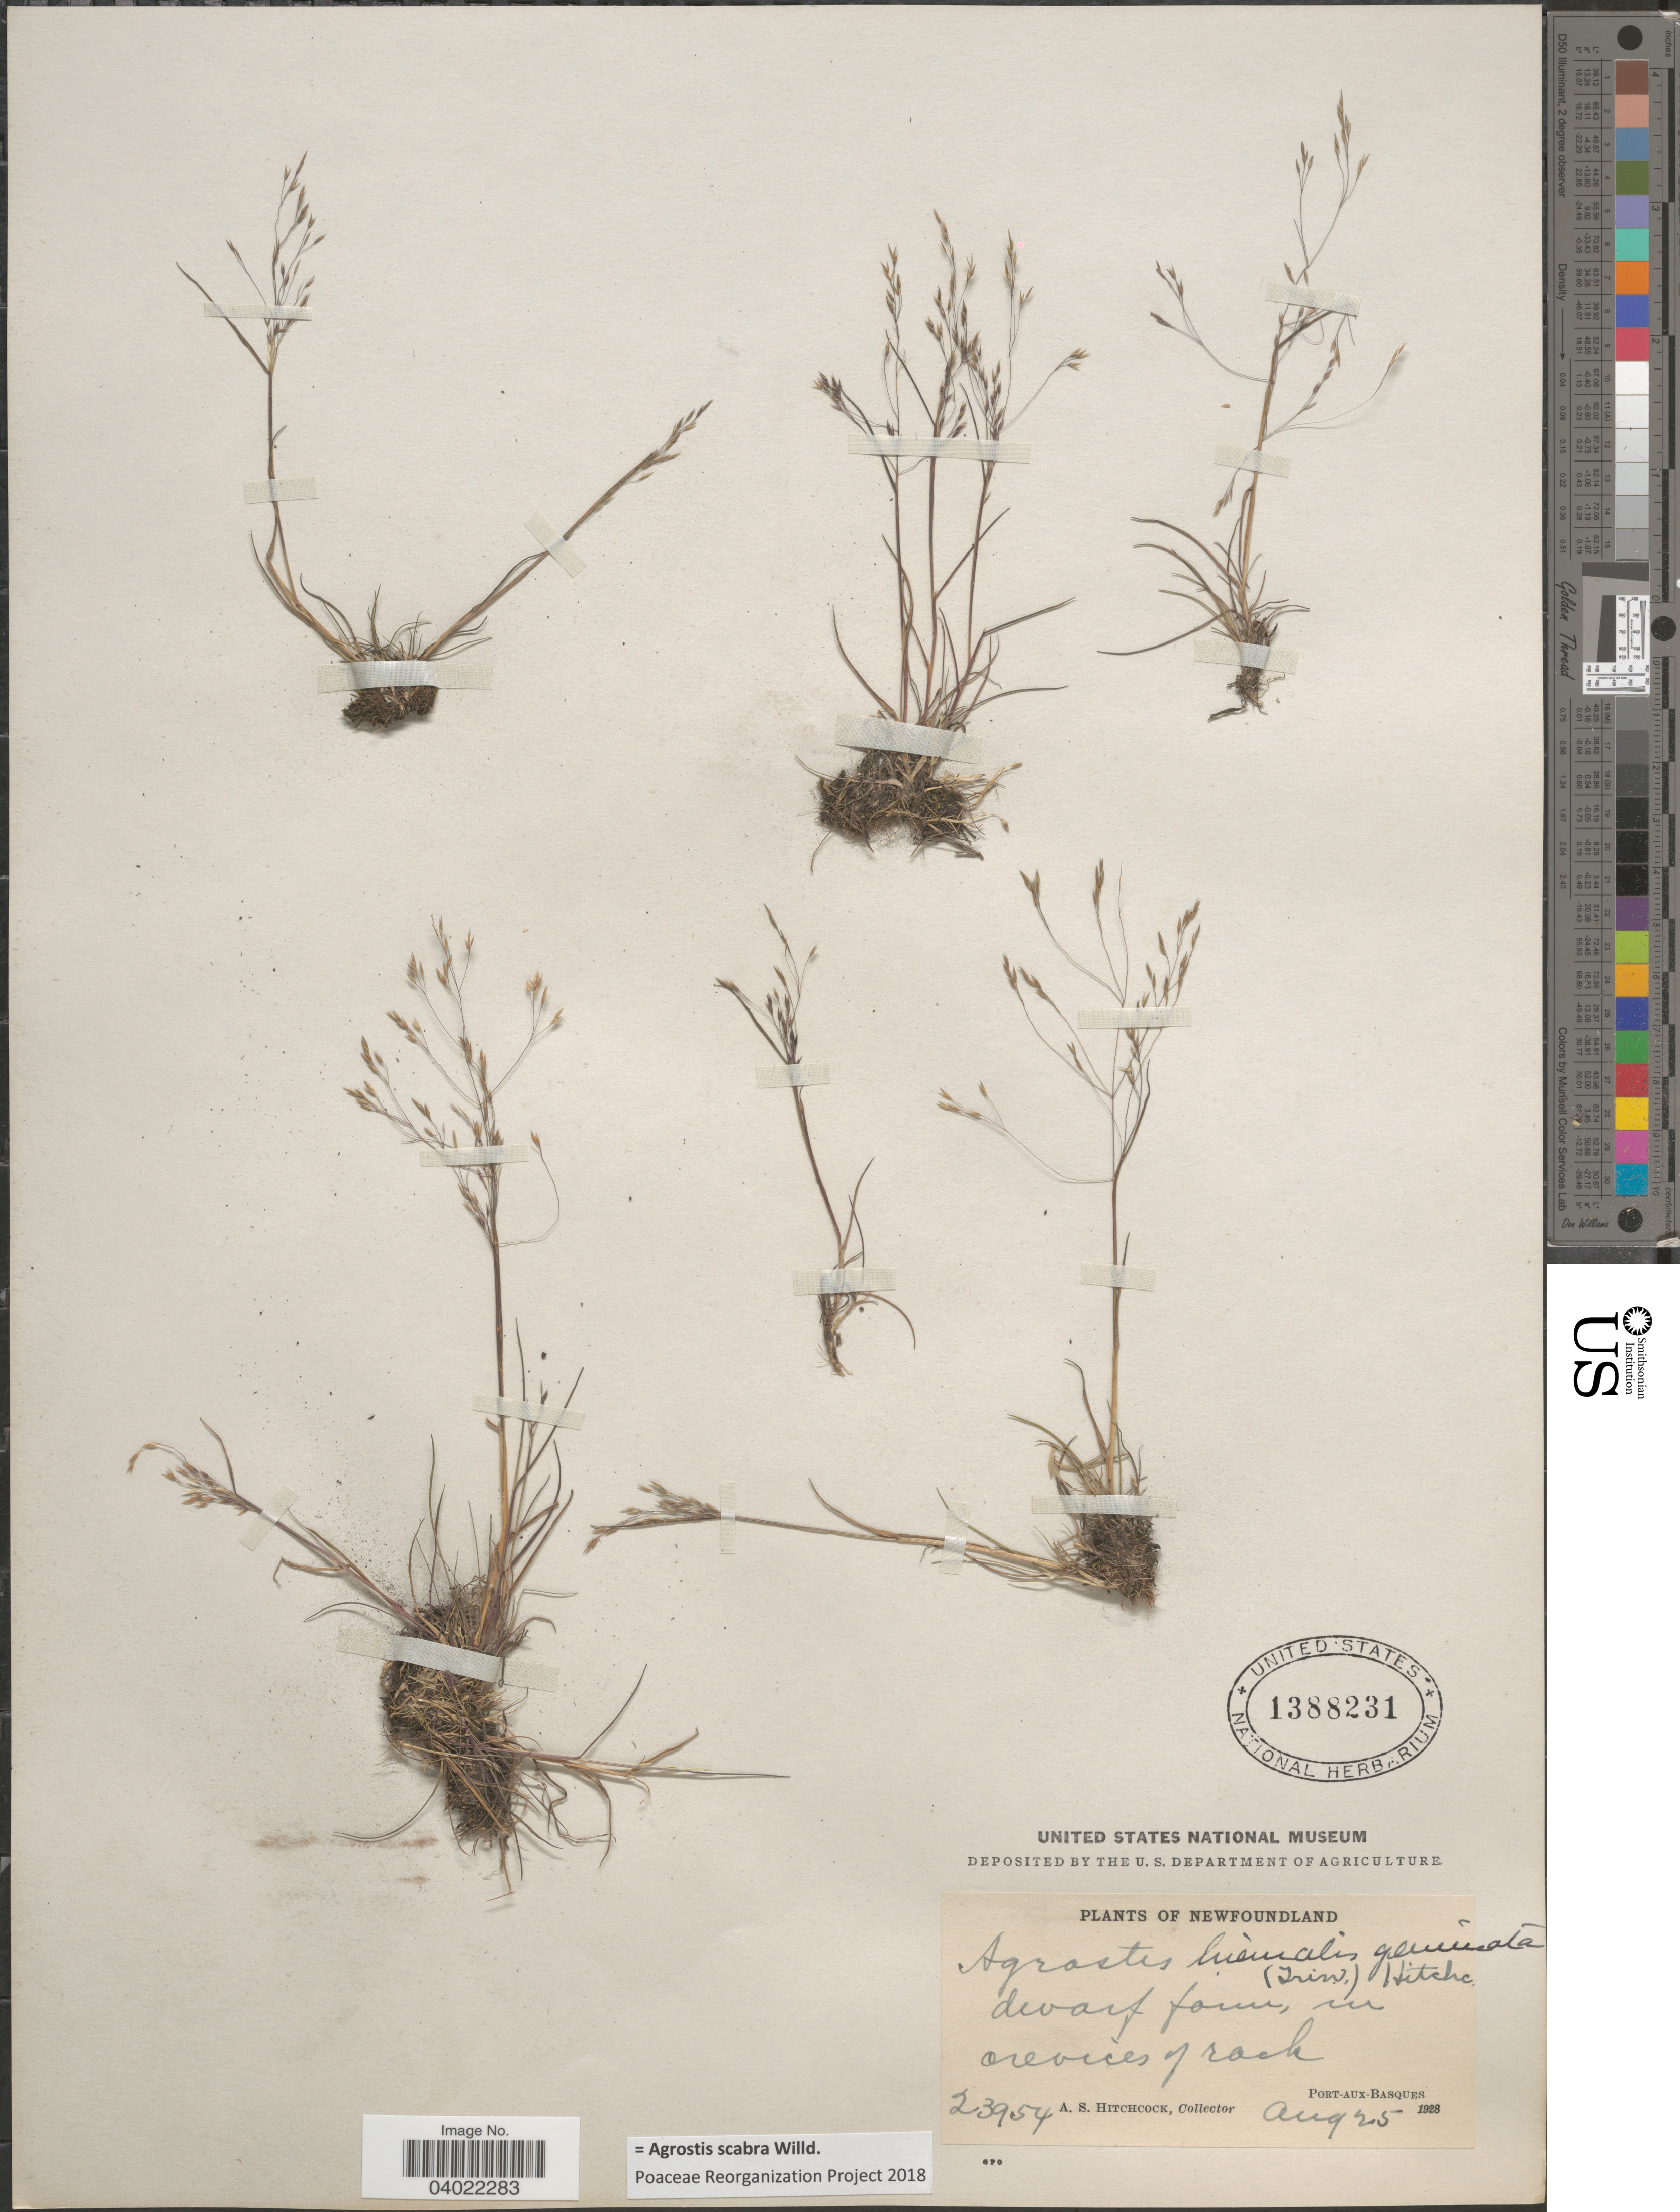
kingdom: Plantae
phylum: Tracheophyta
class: Liliopsida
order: Poales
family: Poaceae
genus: Agrostis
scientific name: Agrostis scabra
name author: Willd.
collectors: A. S. Hitchcock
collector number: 23954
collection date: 1928-08-25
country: Canada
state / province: Newfoundland and Labrador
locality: Port-aux-Basques.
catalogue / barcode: US 1388231